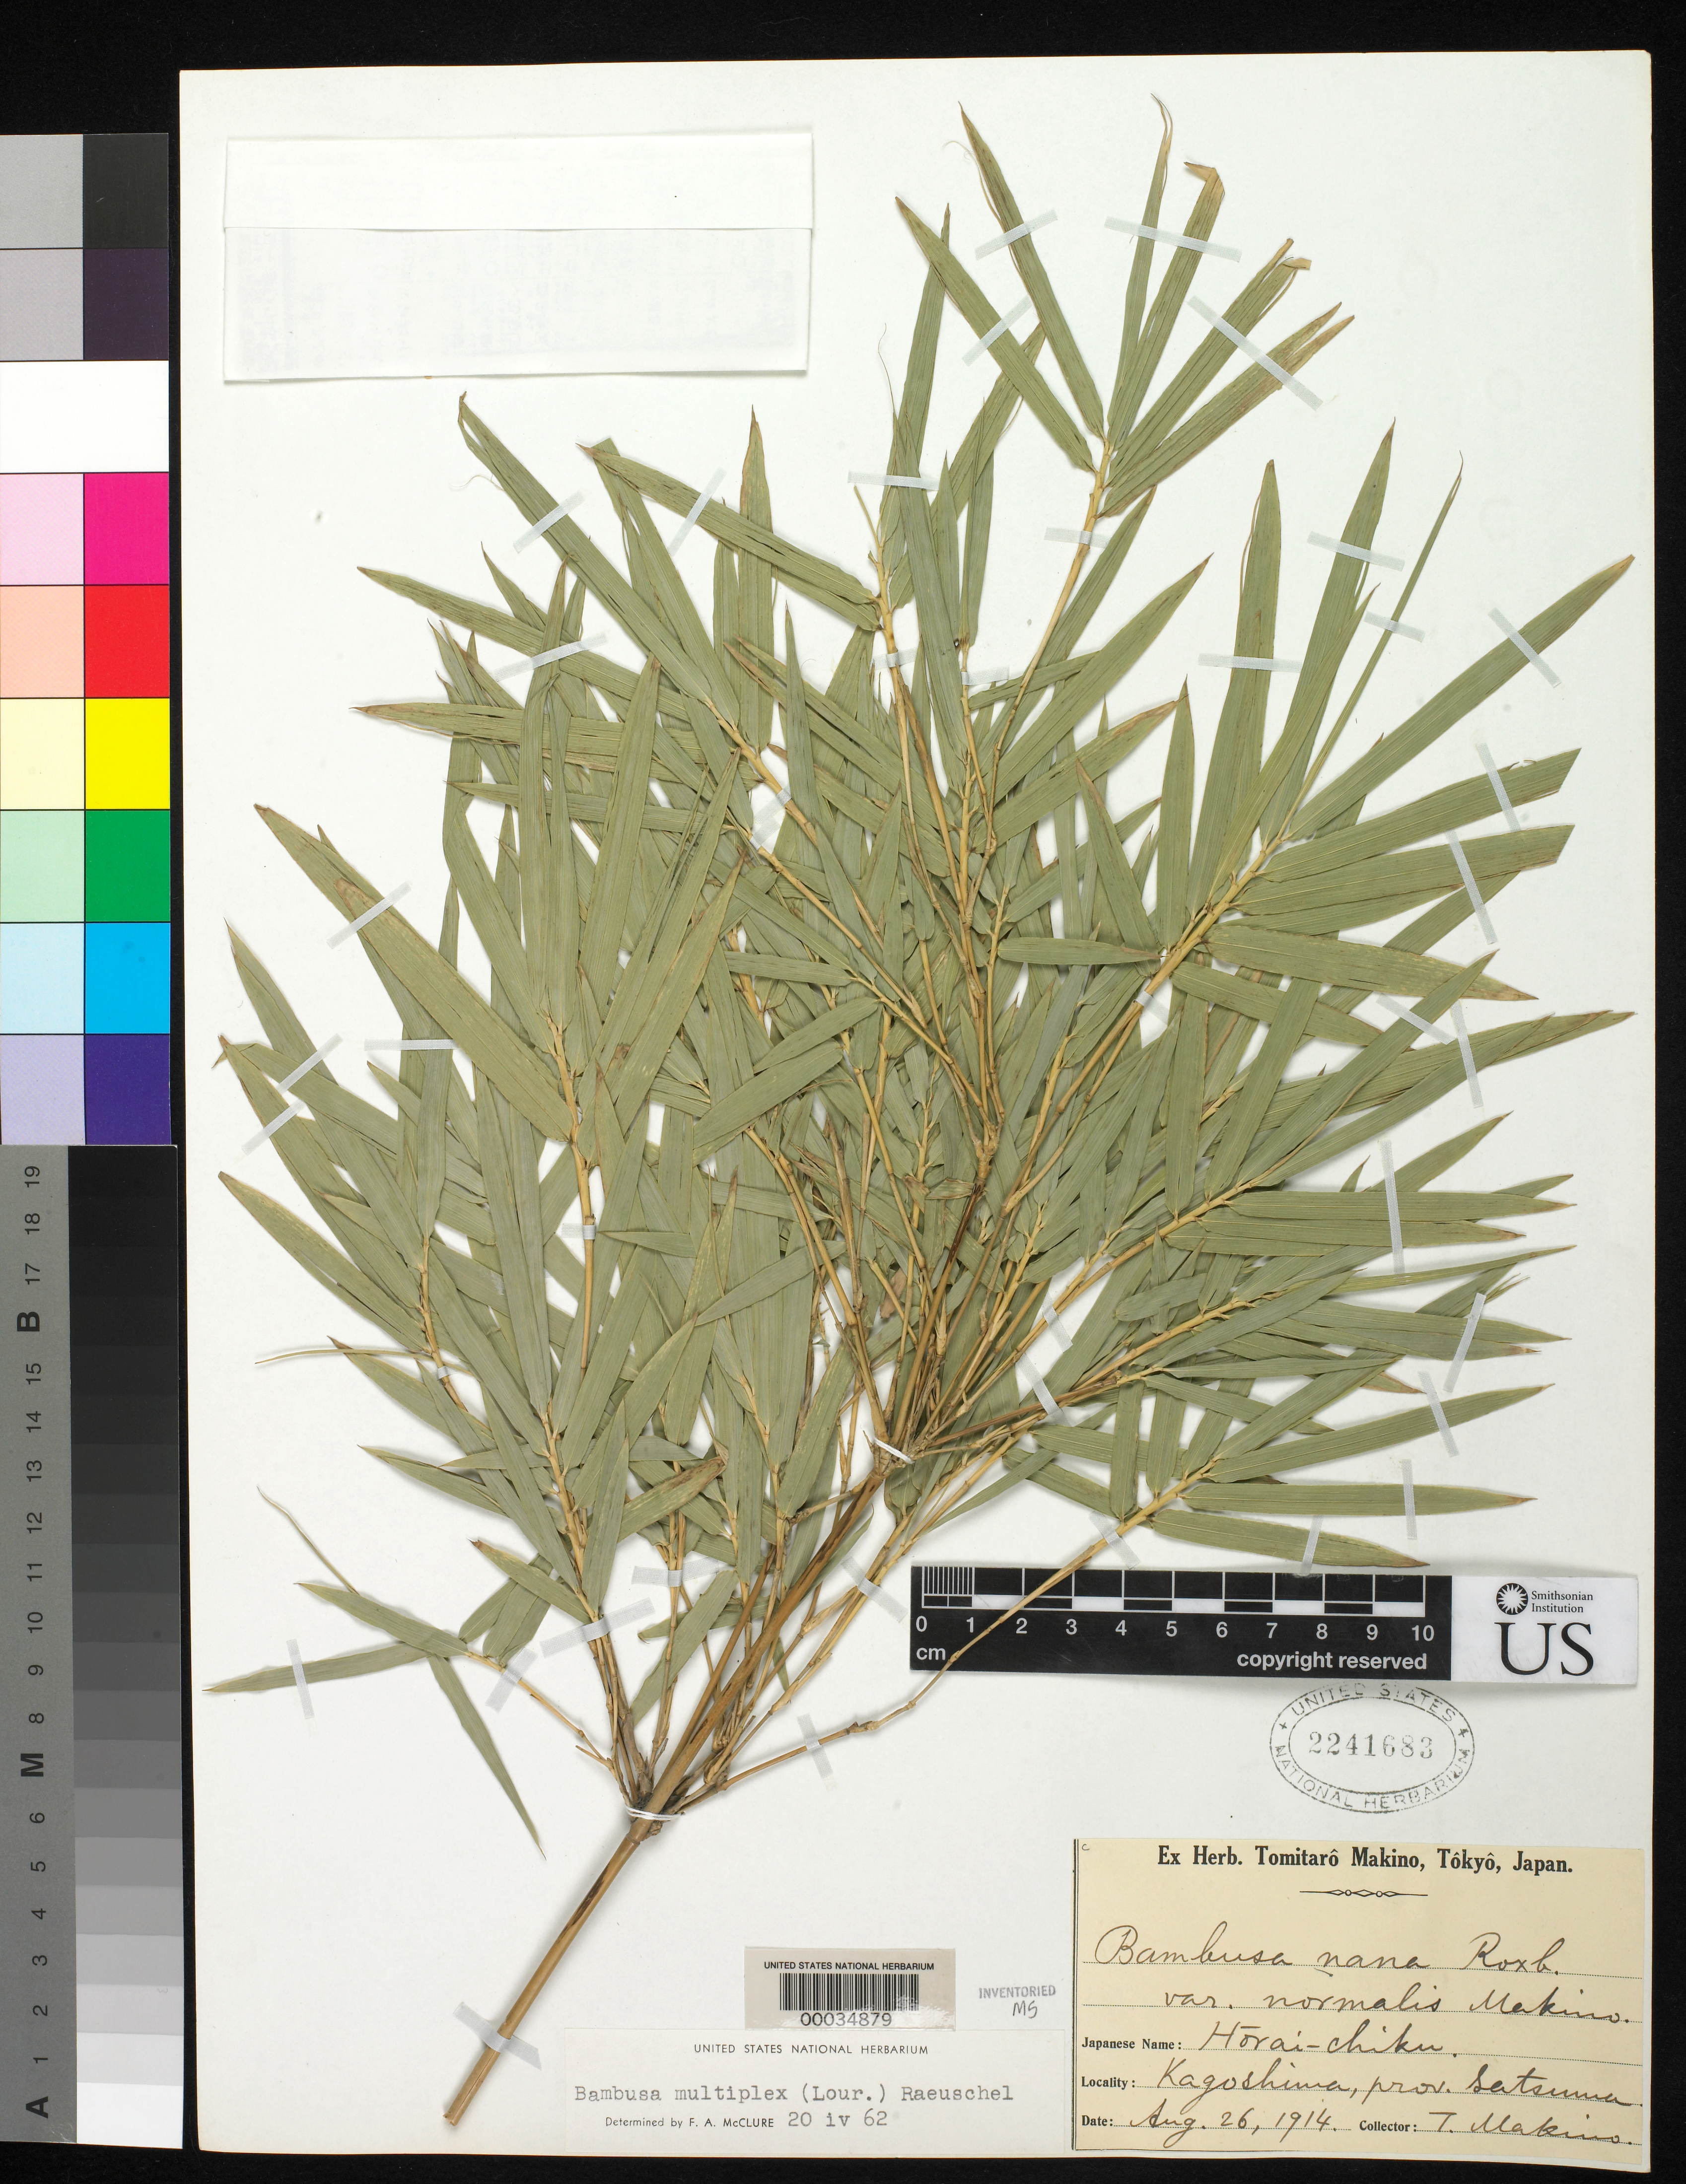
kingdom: Plantae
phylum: Tracheophyta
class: Liliopsida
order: Poales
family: Poaceae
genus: Bambusa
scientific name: Bambusa glaucescens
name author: (Willd.) Merr.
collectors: T. Makino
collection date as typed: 26 Aug 1914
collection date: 1914-08-26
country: Japan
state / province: Saitama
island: Honshu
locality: Kagoshima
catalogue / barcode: US 2241683